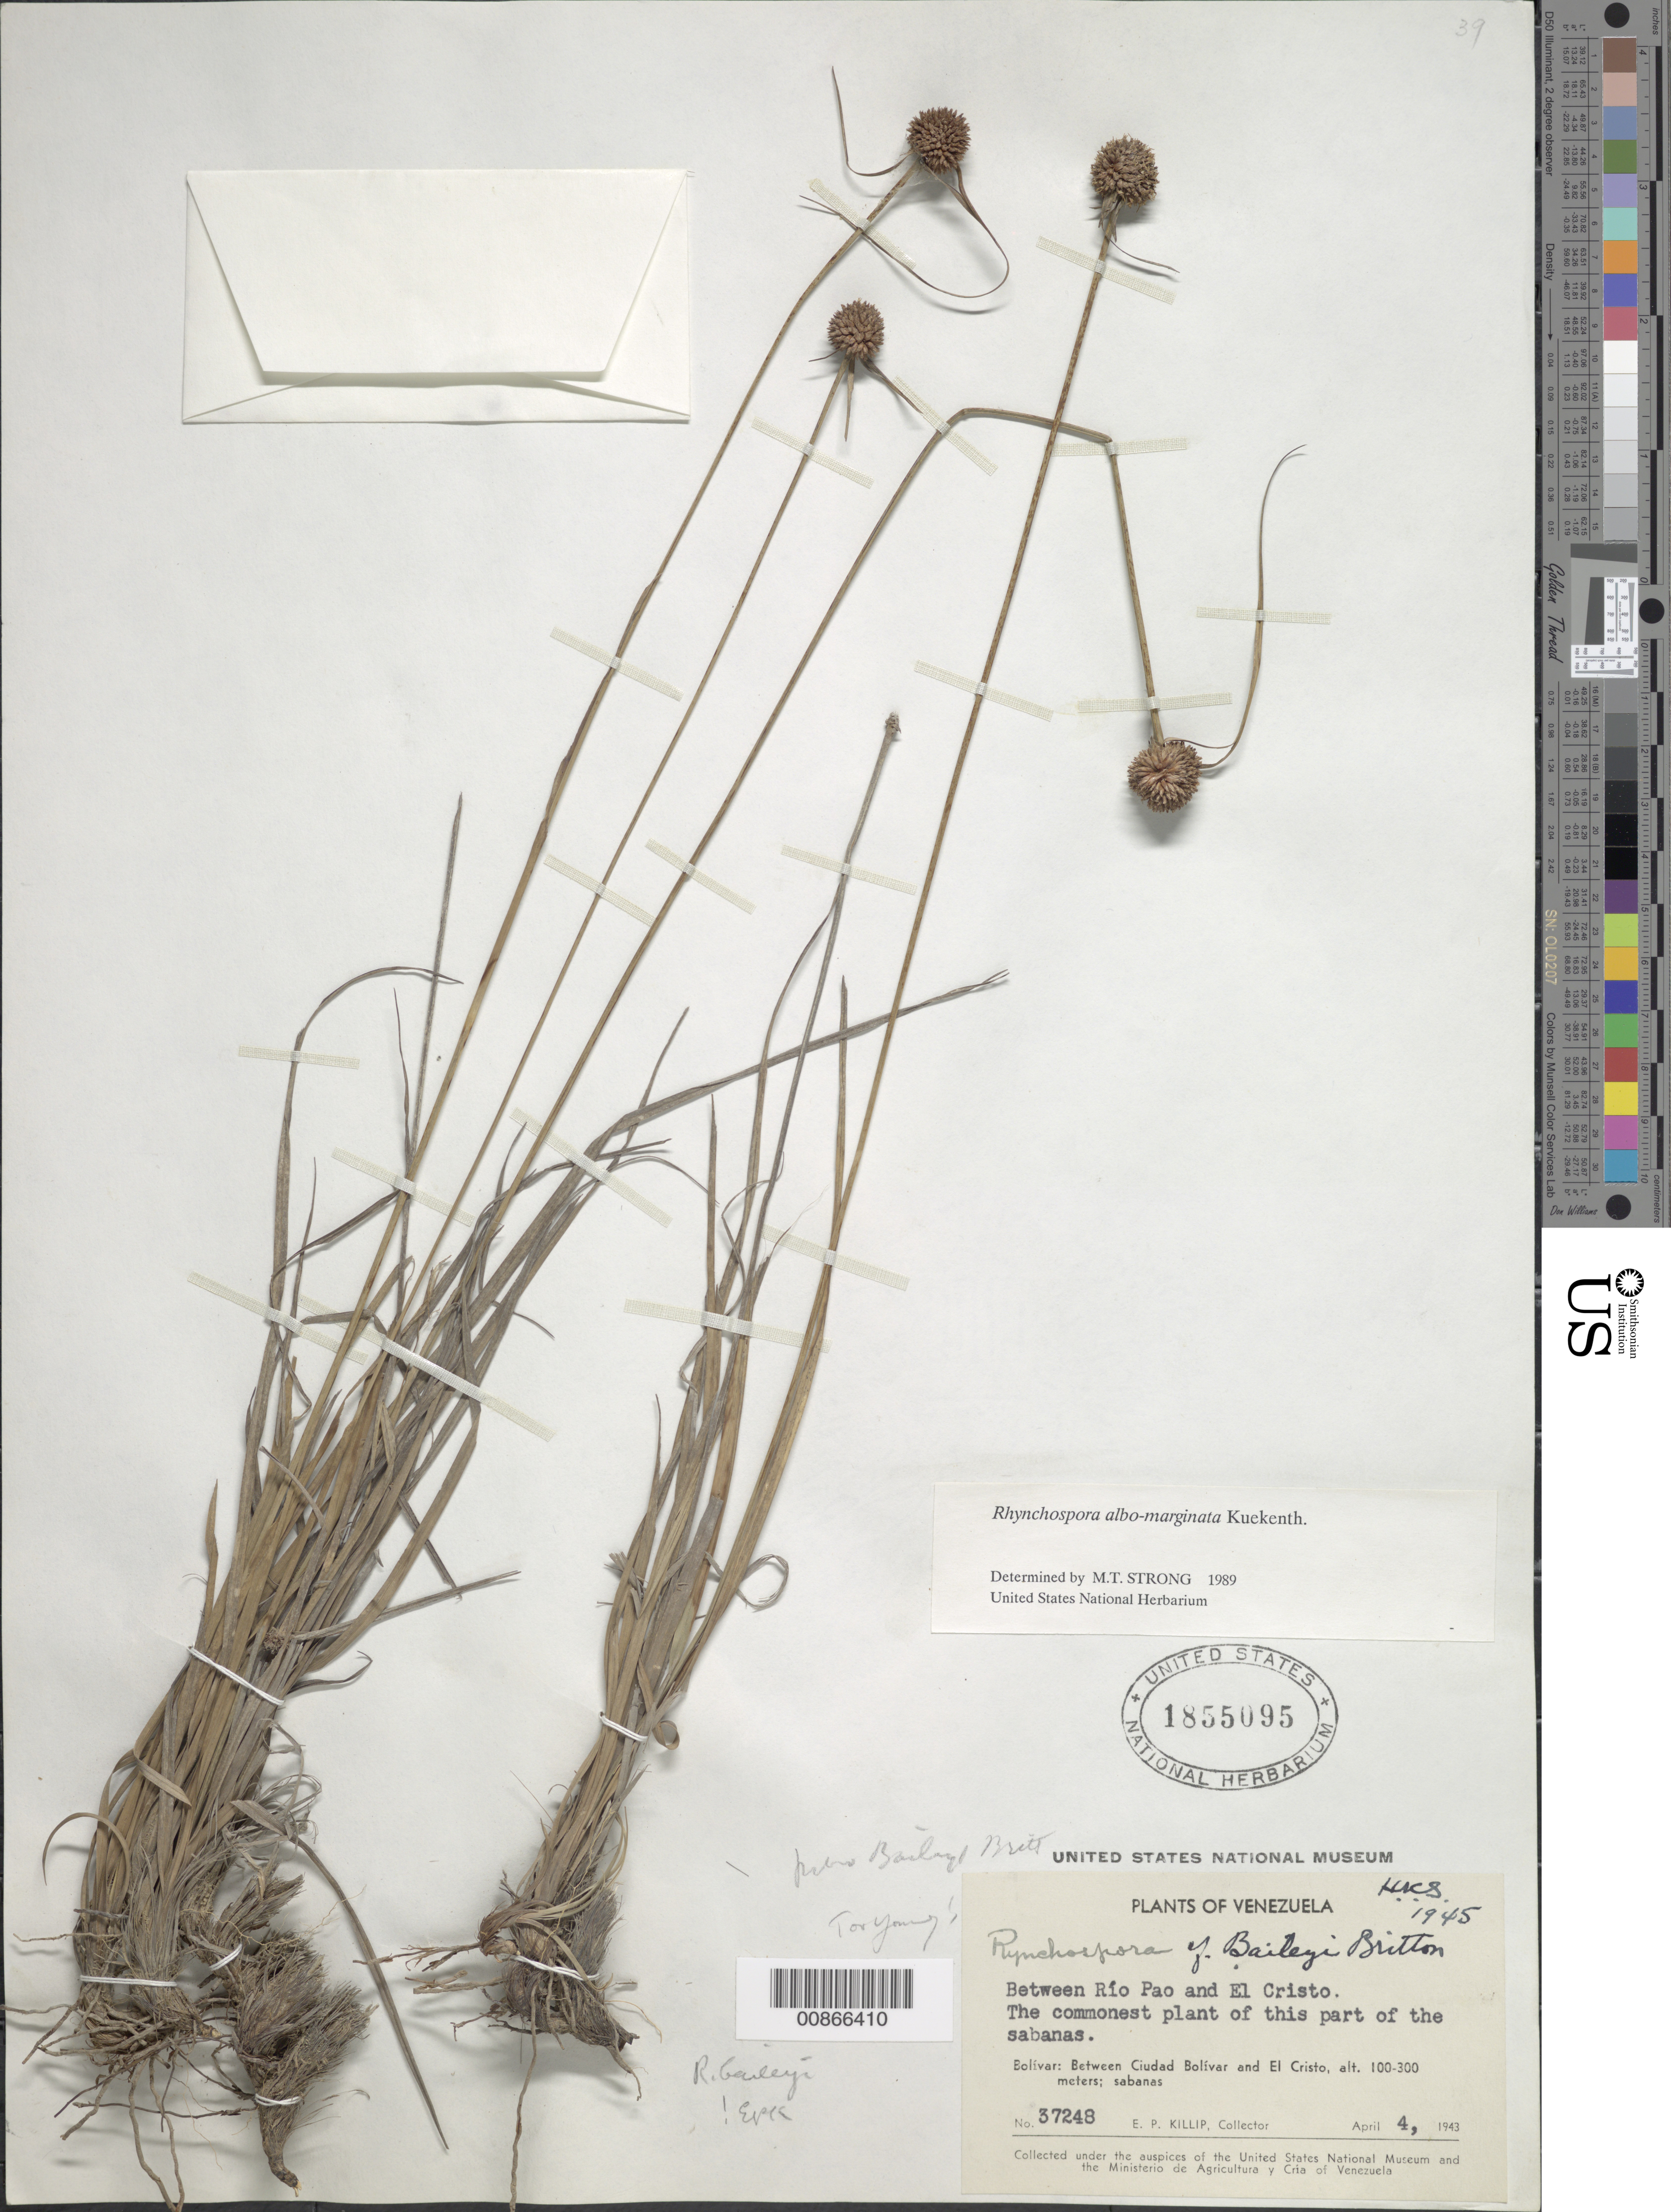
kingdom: Plantae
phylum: Tracheophyta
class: Liliopsida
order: Poales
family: Cyperaceae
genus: Rhynchospora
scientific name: Rhynchospora albomarginata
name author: Kük.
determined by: Strong, M. T., (US), Smithsonian Institution - National Museum of Natural History (UNITED STATES)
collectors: E. P. Killip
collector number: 37248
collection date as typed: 4-Apr-43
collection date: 1943-04-04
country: Venezuela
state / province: Bolívar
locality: Río Pao to El Cristo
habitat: Savanna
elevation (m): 100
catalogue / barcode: US 1855095